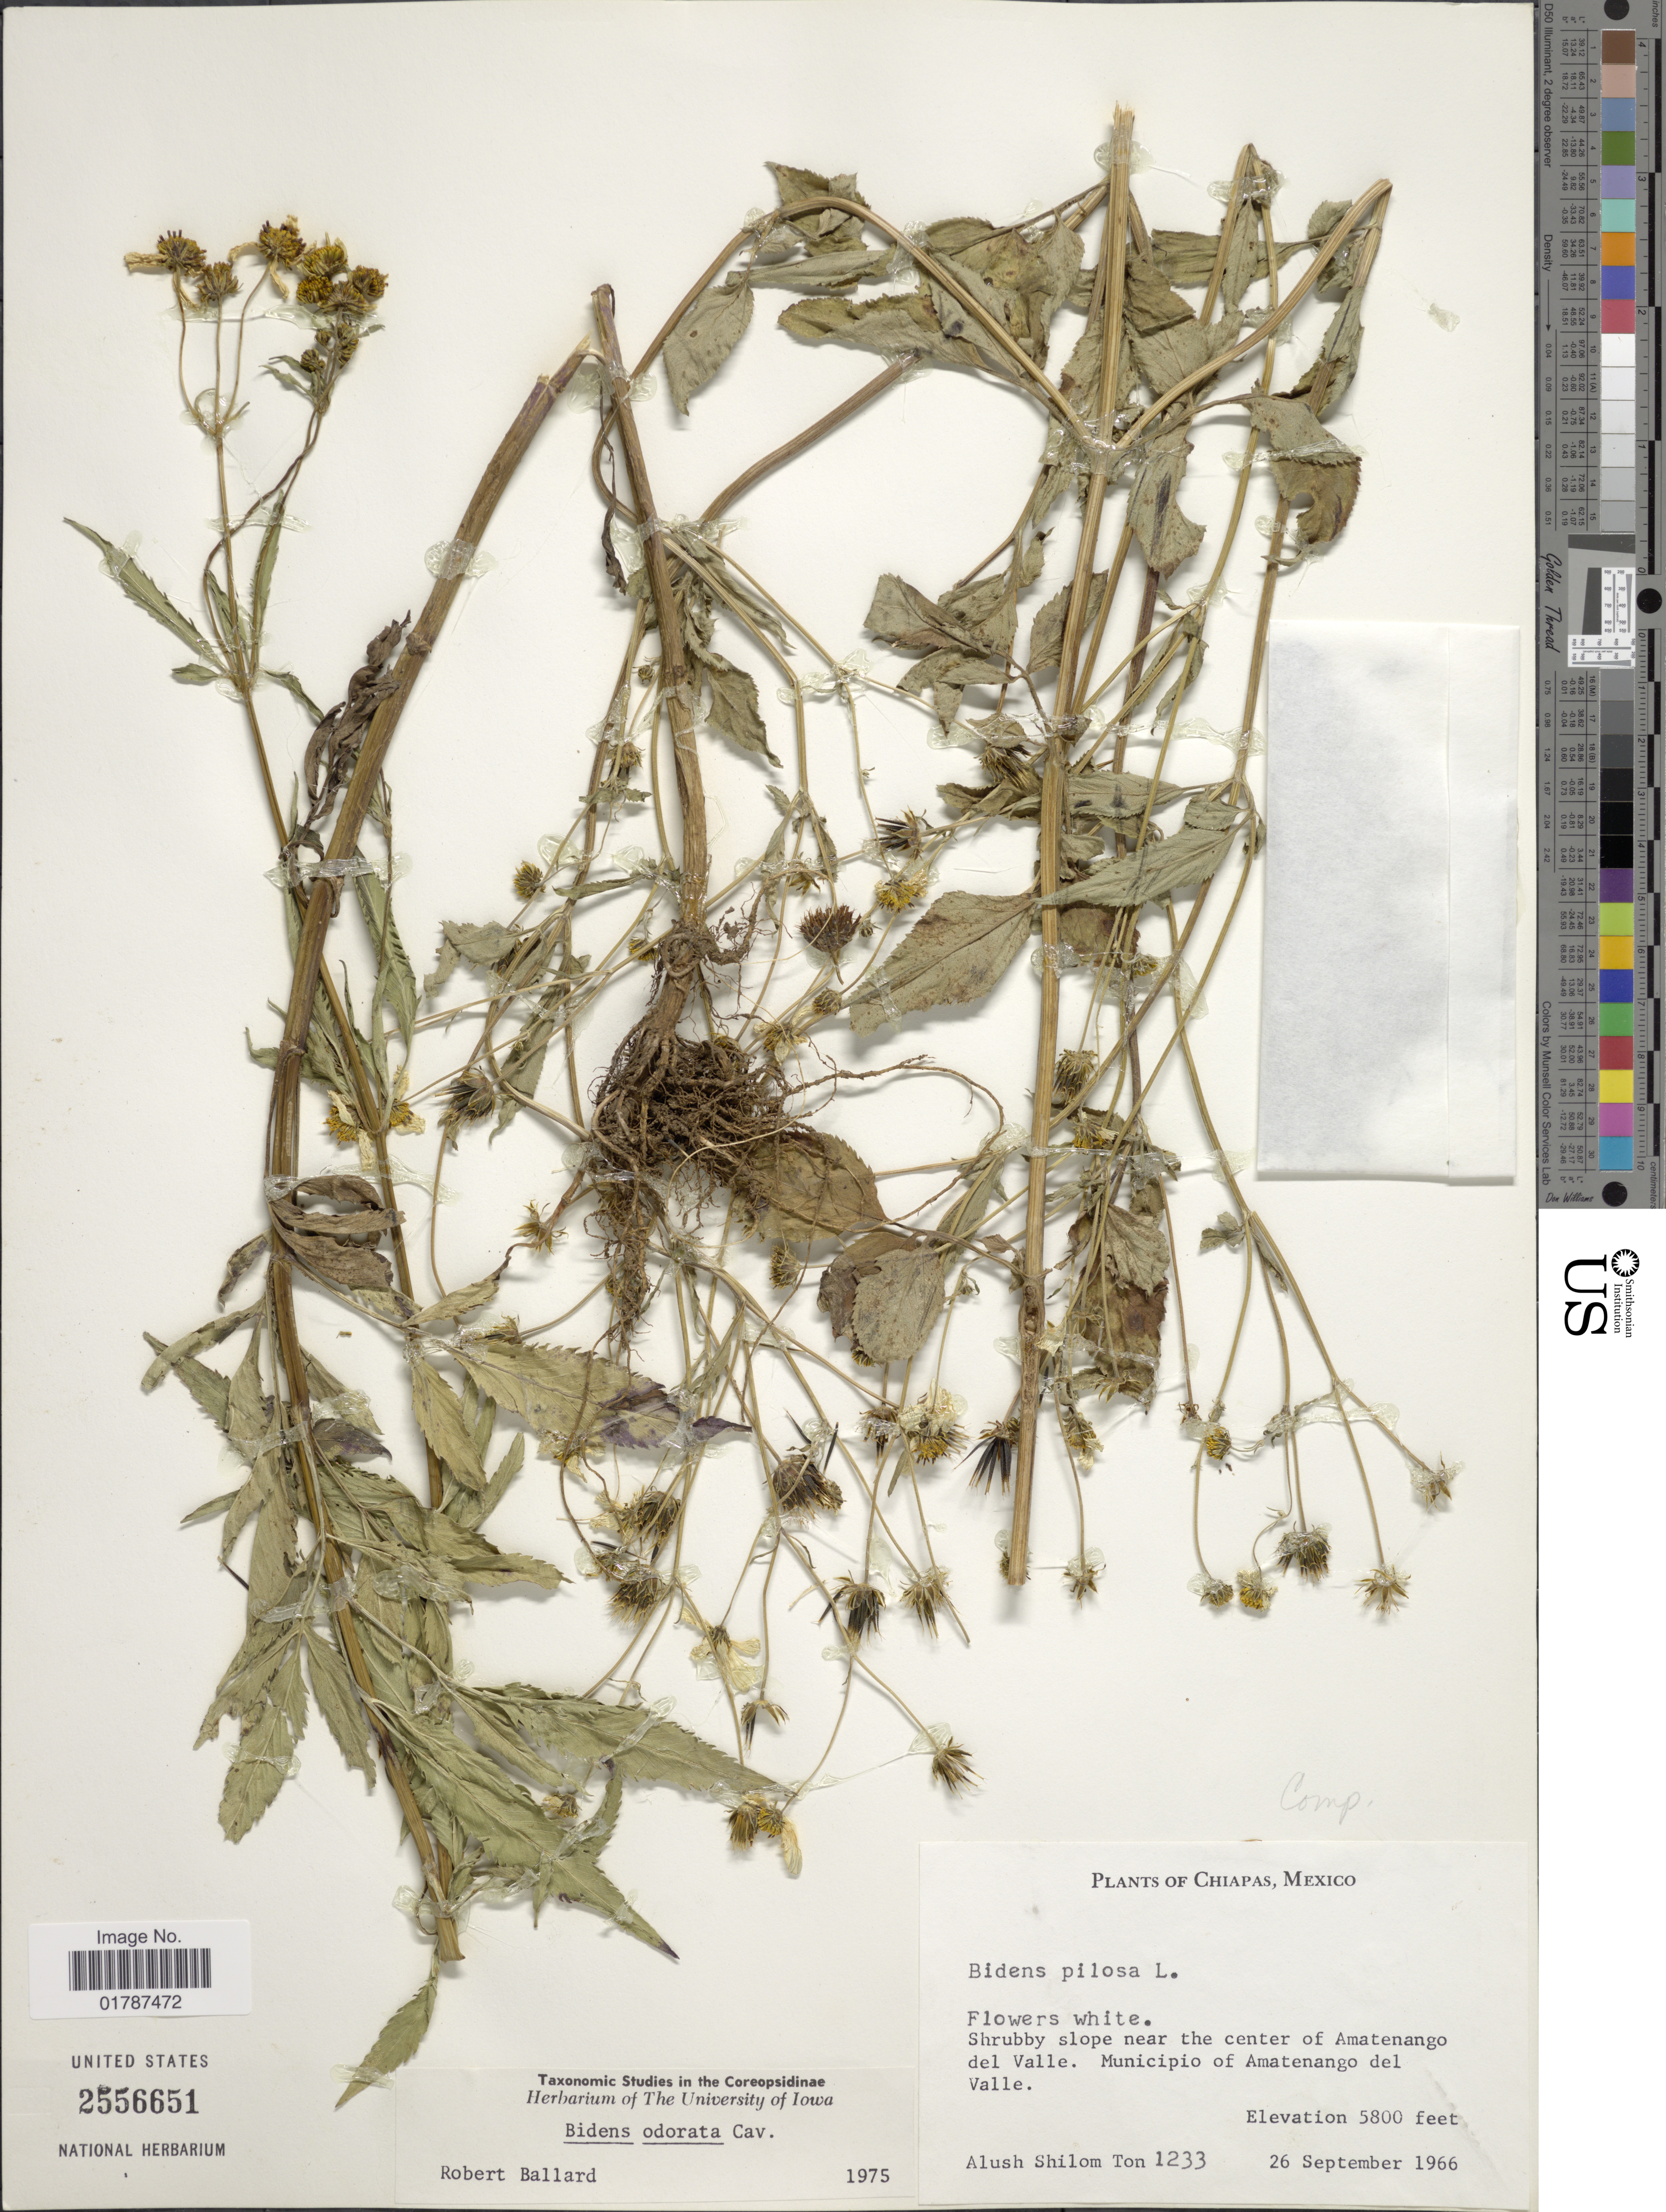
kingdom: Plantae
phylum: Tracheophyta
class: Magnoliopsida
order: Asterales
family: Asteraceae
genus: Bidens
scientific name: Bidens odorata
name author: Cav.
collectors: A. S. Ton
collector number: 1233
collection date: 1966-09-26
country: Mexico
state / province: Chiapas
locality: Shrubby slope near the center of Amatenango del valle, Municipio of Amatenango del Valle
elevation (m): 1768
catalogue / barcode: US 2556651